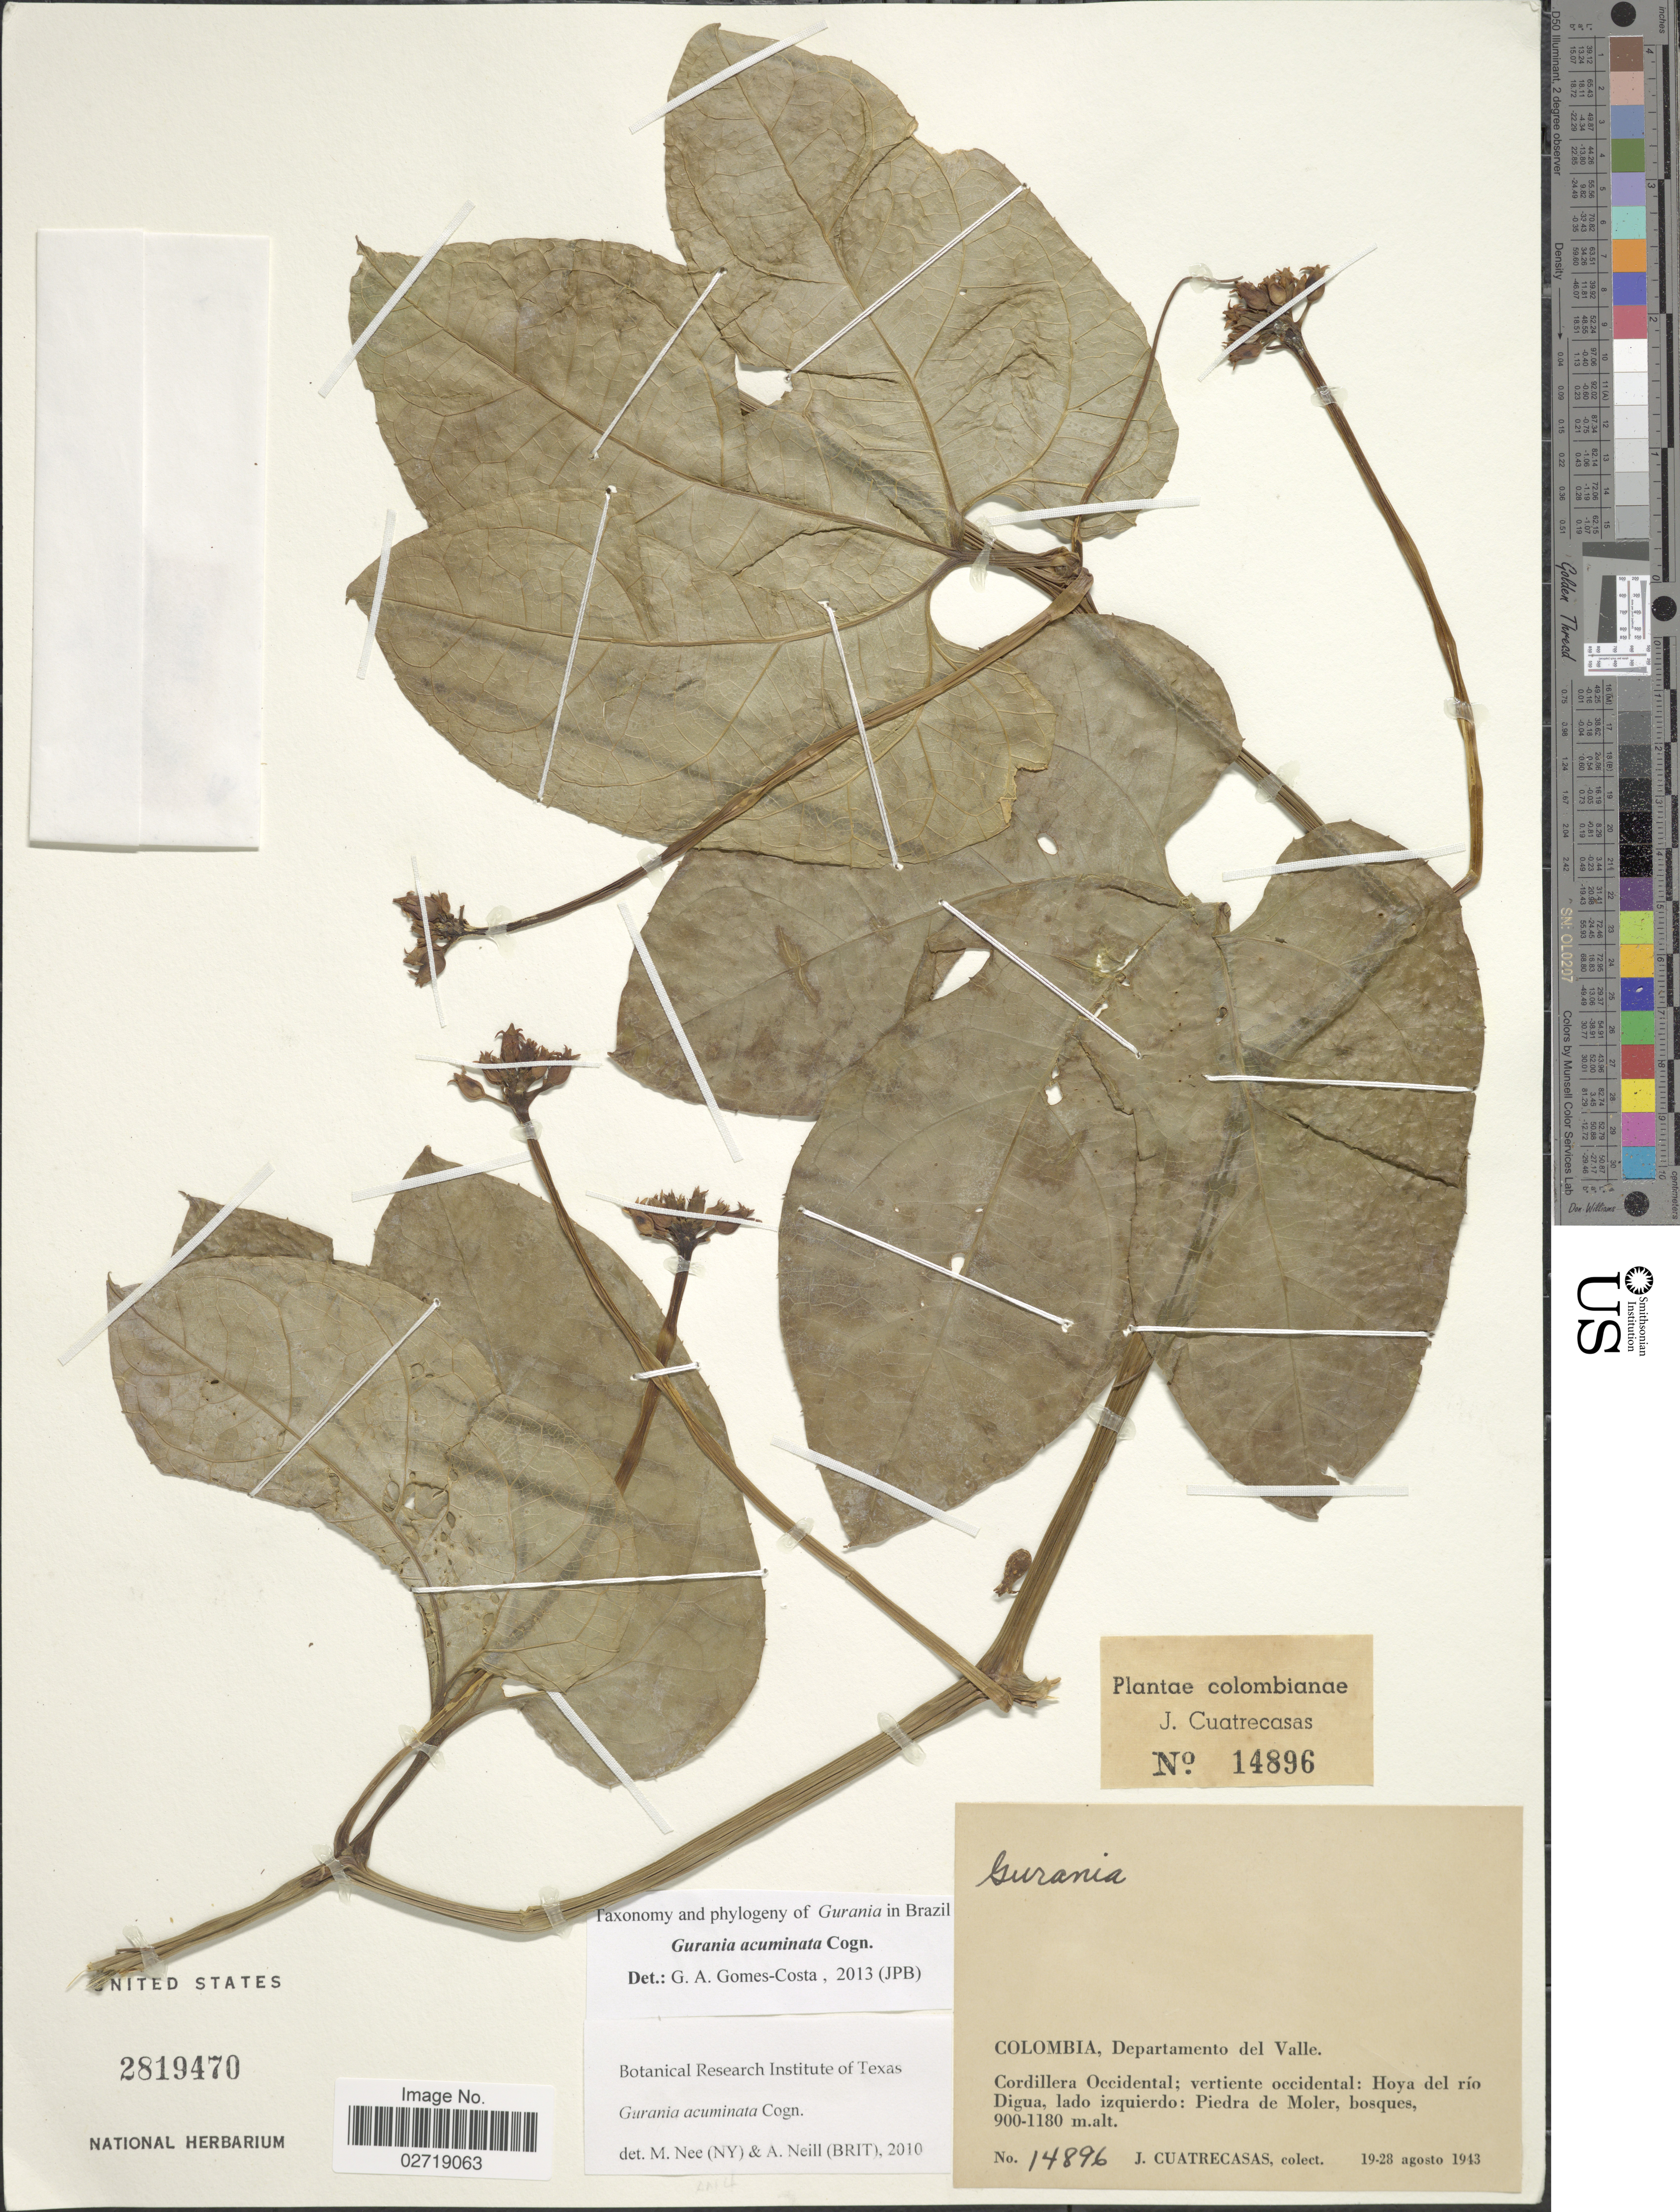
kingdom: Plantae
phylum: Tracheophyta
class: Magnoliopsida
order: Cucurbitales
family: Cucurbitaceae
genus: Gurania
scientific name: Gurania acuminata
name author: Cogn.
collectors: J. Cuatrecasas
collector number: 14896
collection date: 1943-08-19/1943-08-28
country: Colombia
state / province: Valle del Cauca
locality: Departamento del Valle. Cordillera Occidental; vertiente occidental: Hoya del rio Digua, lado izquierdo: Piedra de Moler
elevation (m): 900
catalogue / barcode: US 2819470